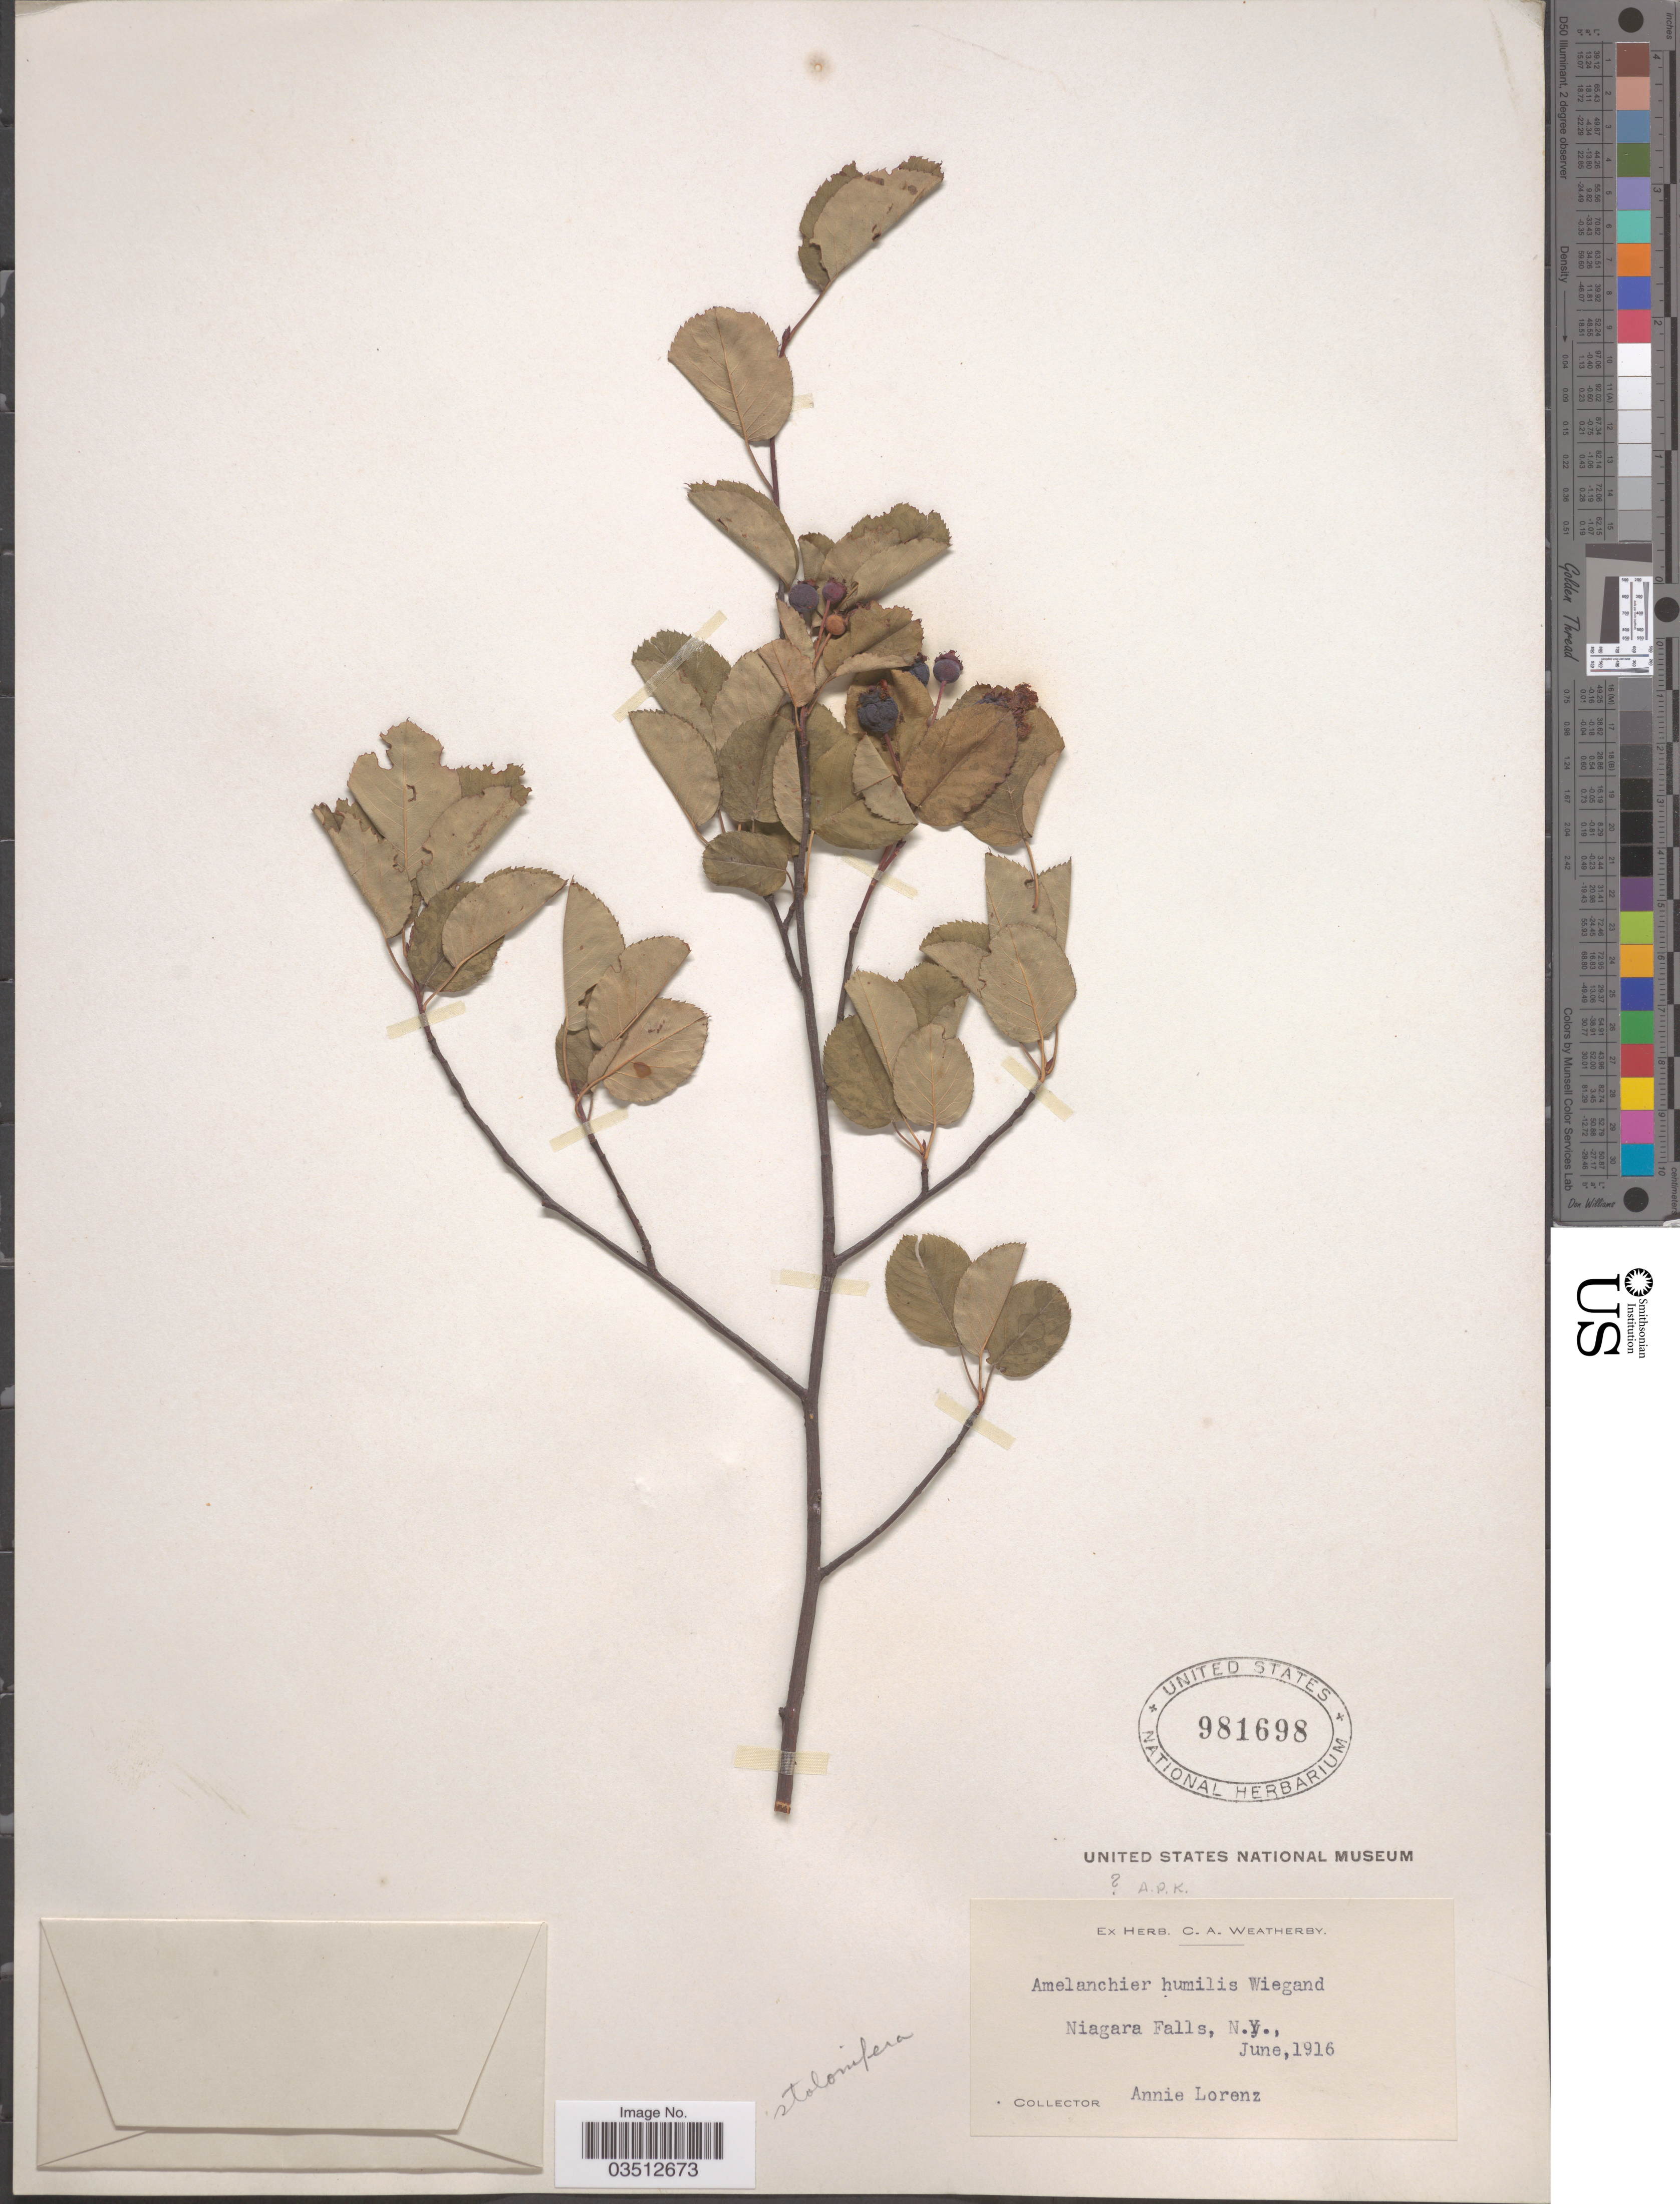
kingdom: Plantae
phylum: Tracheophyta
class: Magnoliopsida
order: Rosales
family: Rosaceae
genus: Amelanchier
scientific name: Amelanchier stolonifera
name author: Wiegand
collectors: A. Lorenz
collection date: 1916-06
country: United States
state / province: New York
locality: Niagara Falls.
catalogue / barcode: US 981698